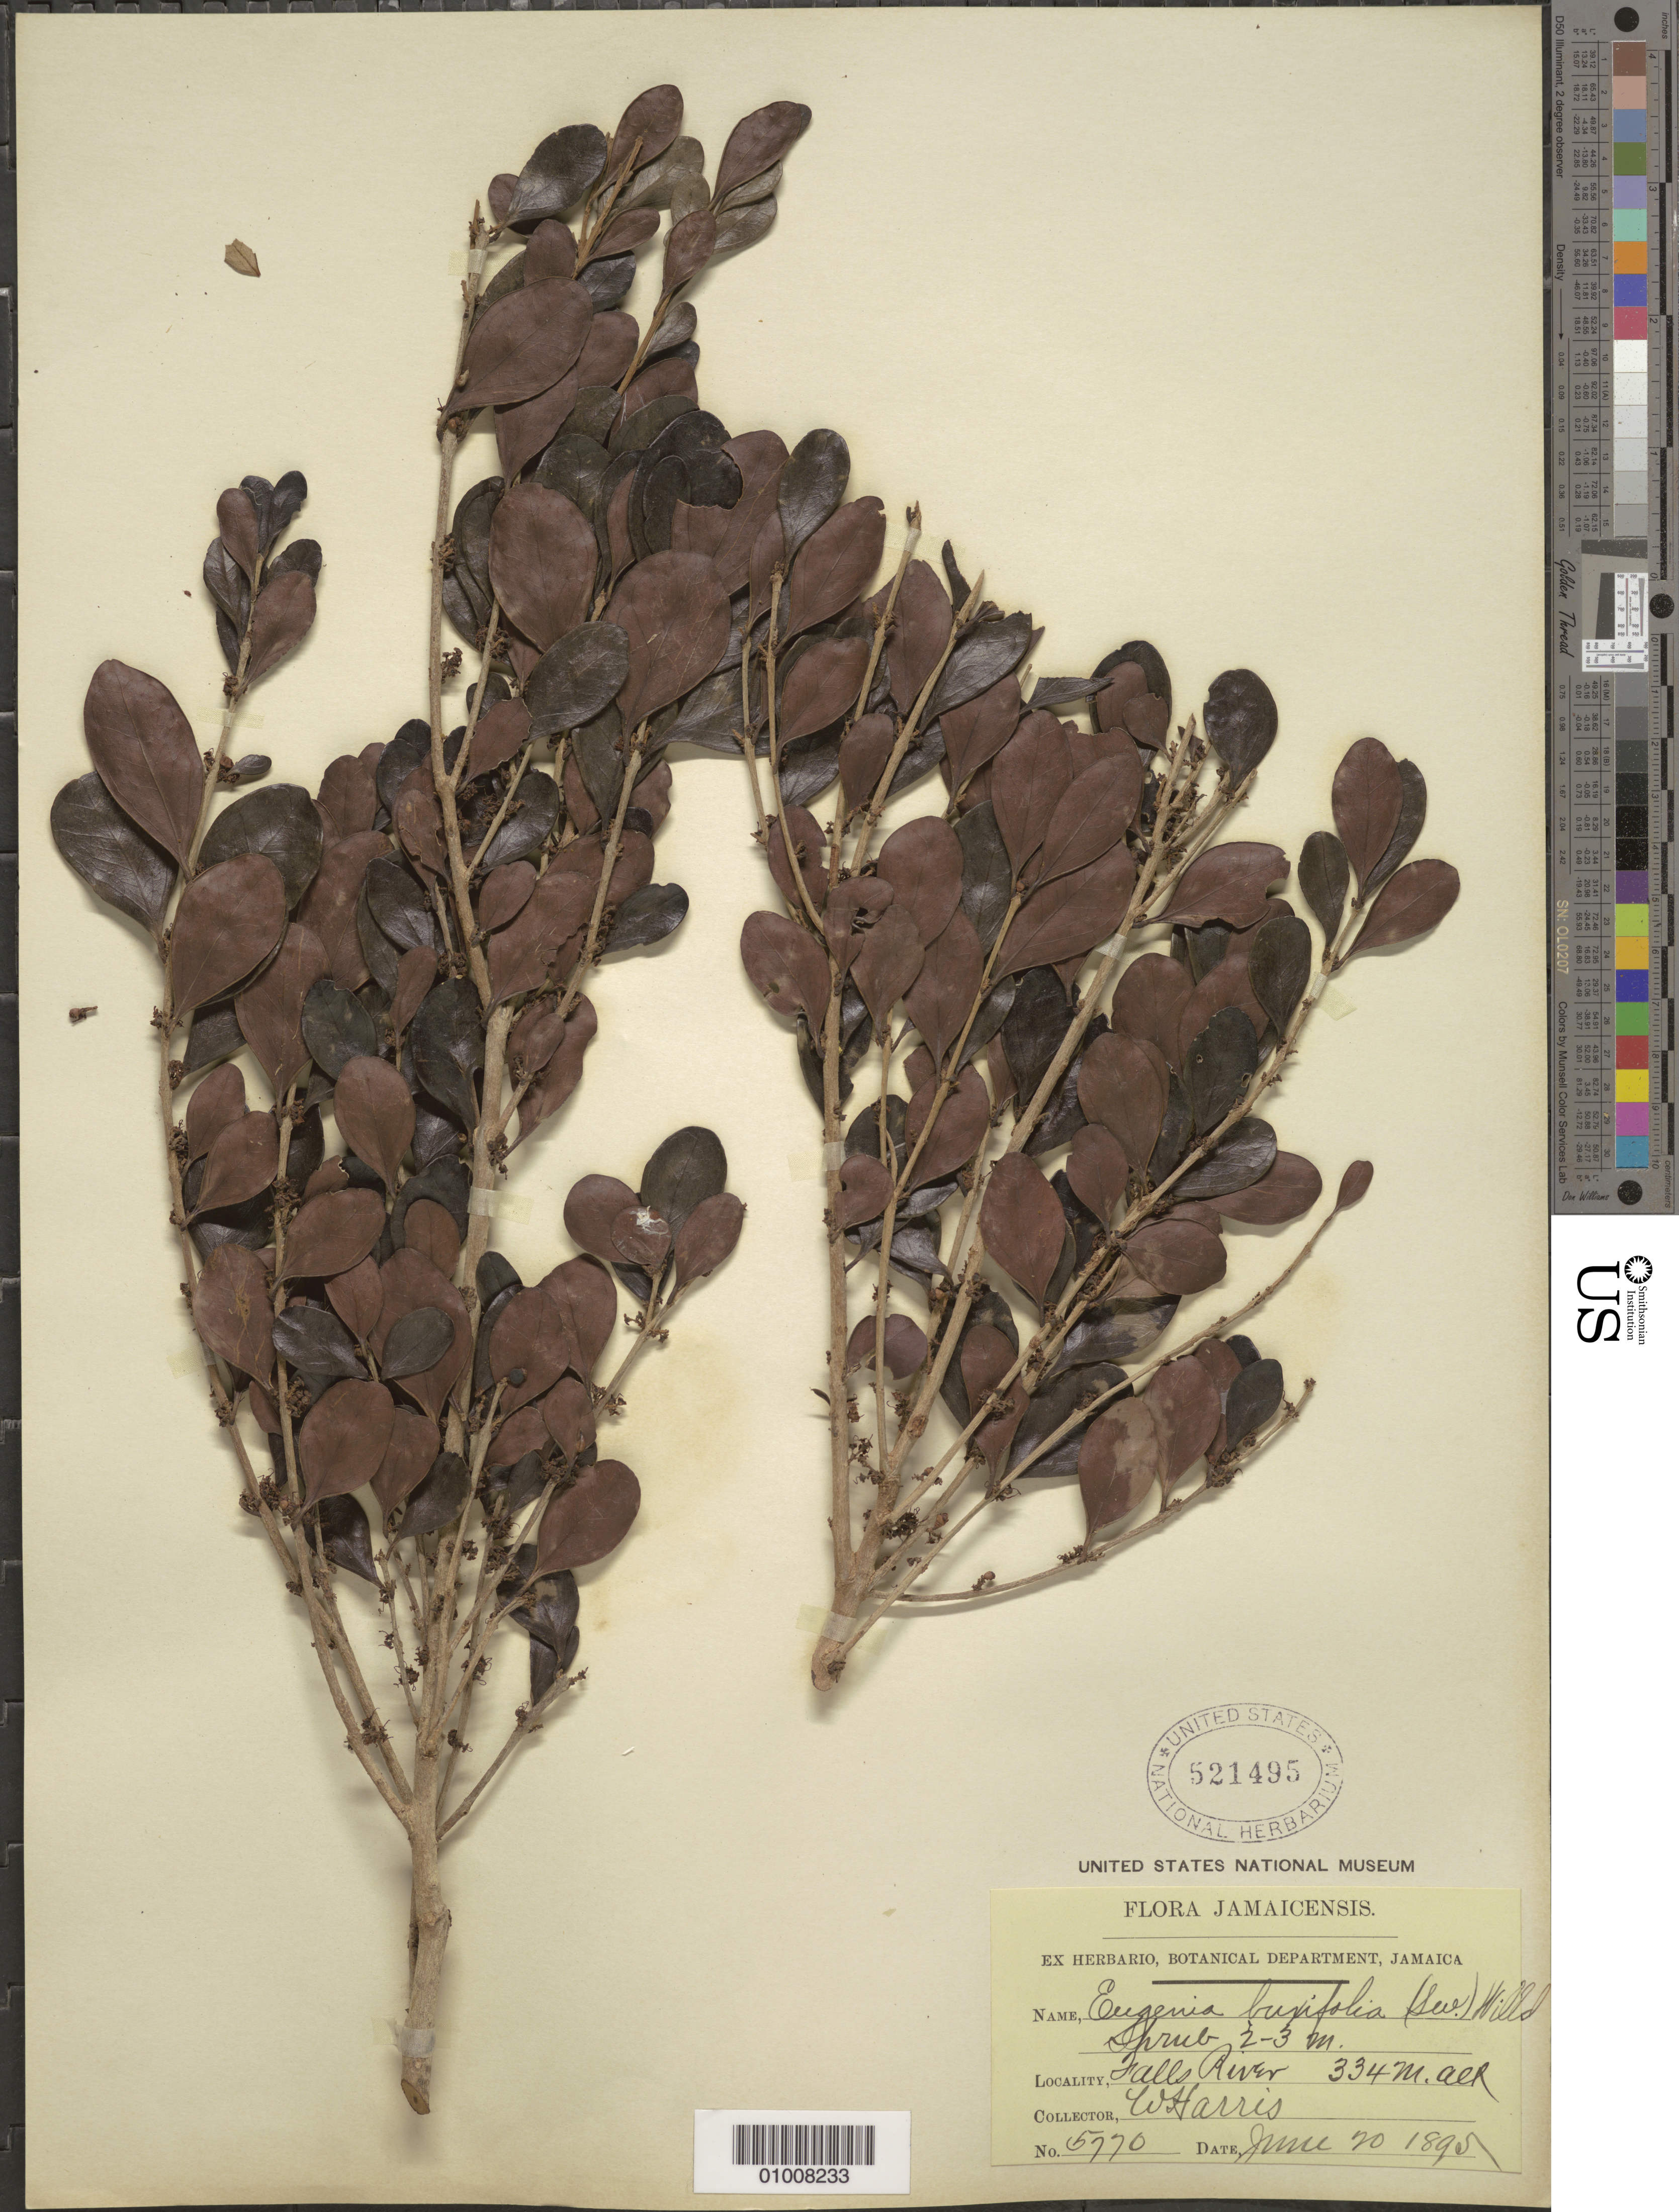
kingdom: Plantae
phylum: Tracheophyta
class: Magnoliopsida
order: Myrtales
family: Myrtaceae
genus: Eugenia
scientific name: Eugenia foetida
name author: Pers.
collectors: W. Harris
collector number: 5770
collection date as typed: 20 Jun 1895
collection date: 1895-06-20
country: Jamaica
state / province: Portland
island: Jamaica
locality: Falls River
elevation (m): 334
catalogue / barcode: US 521495